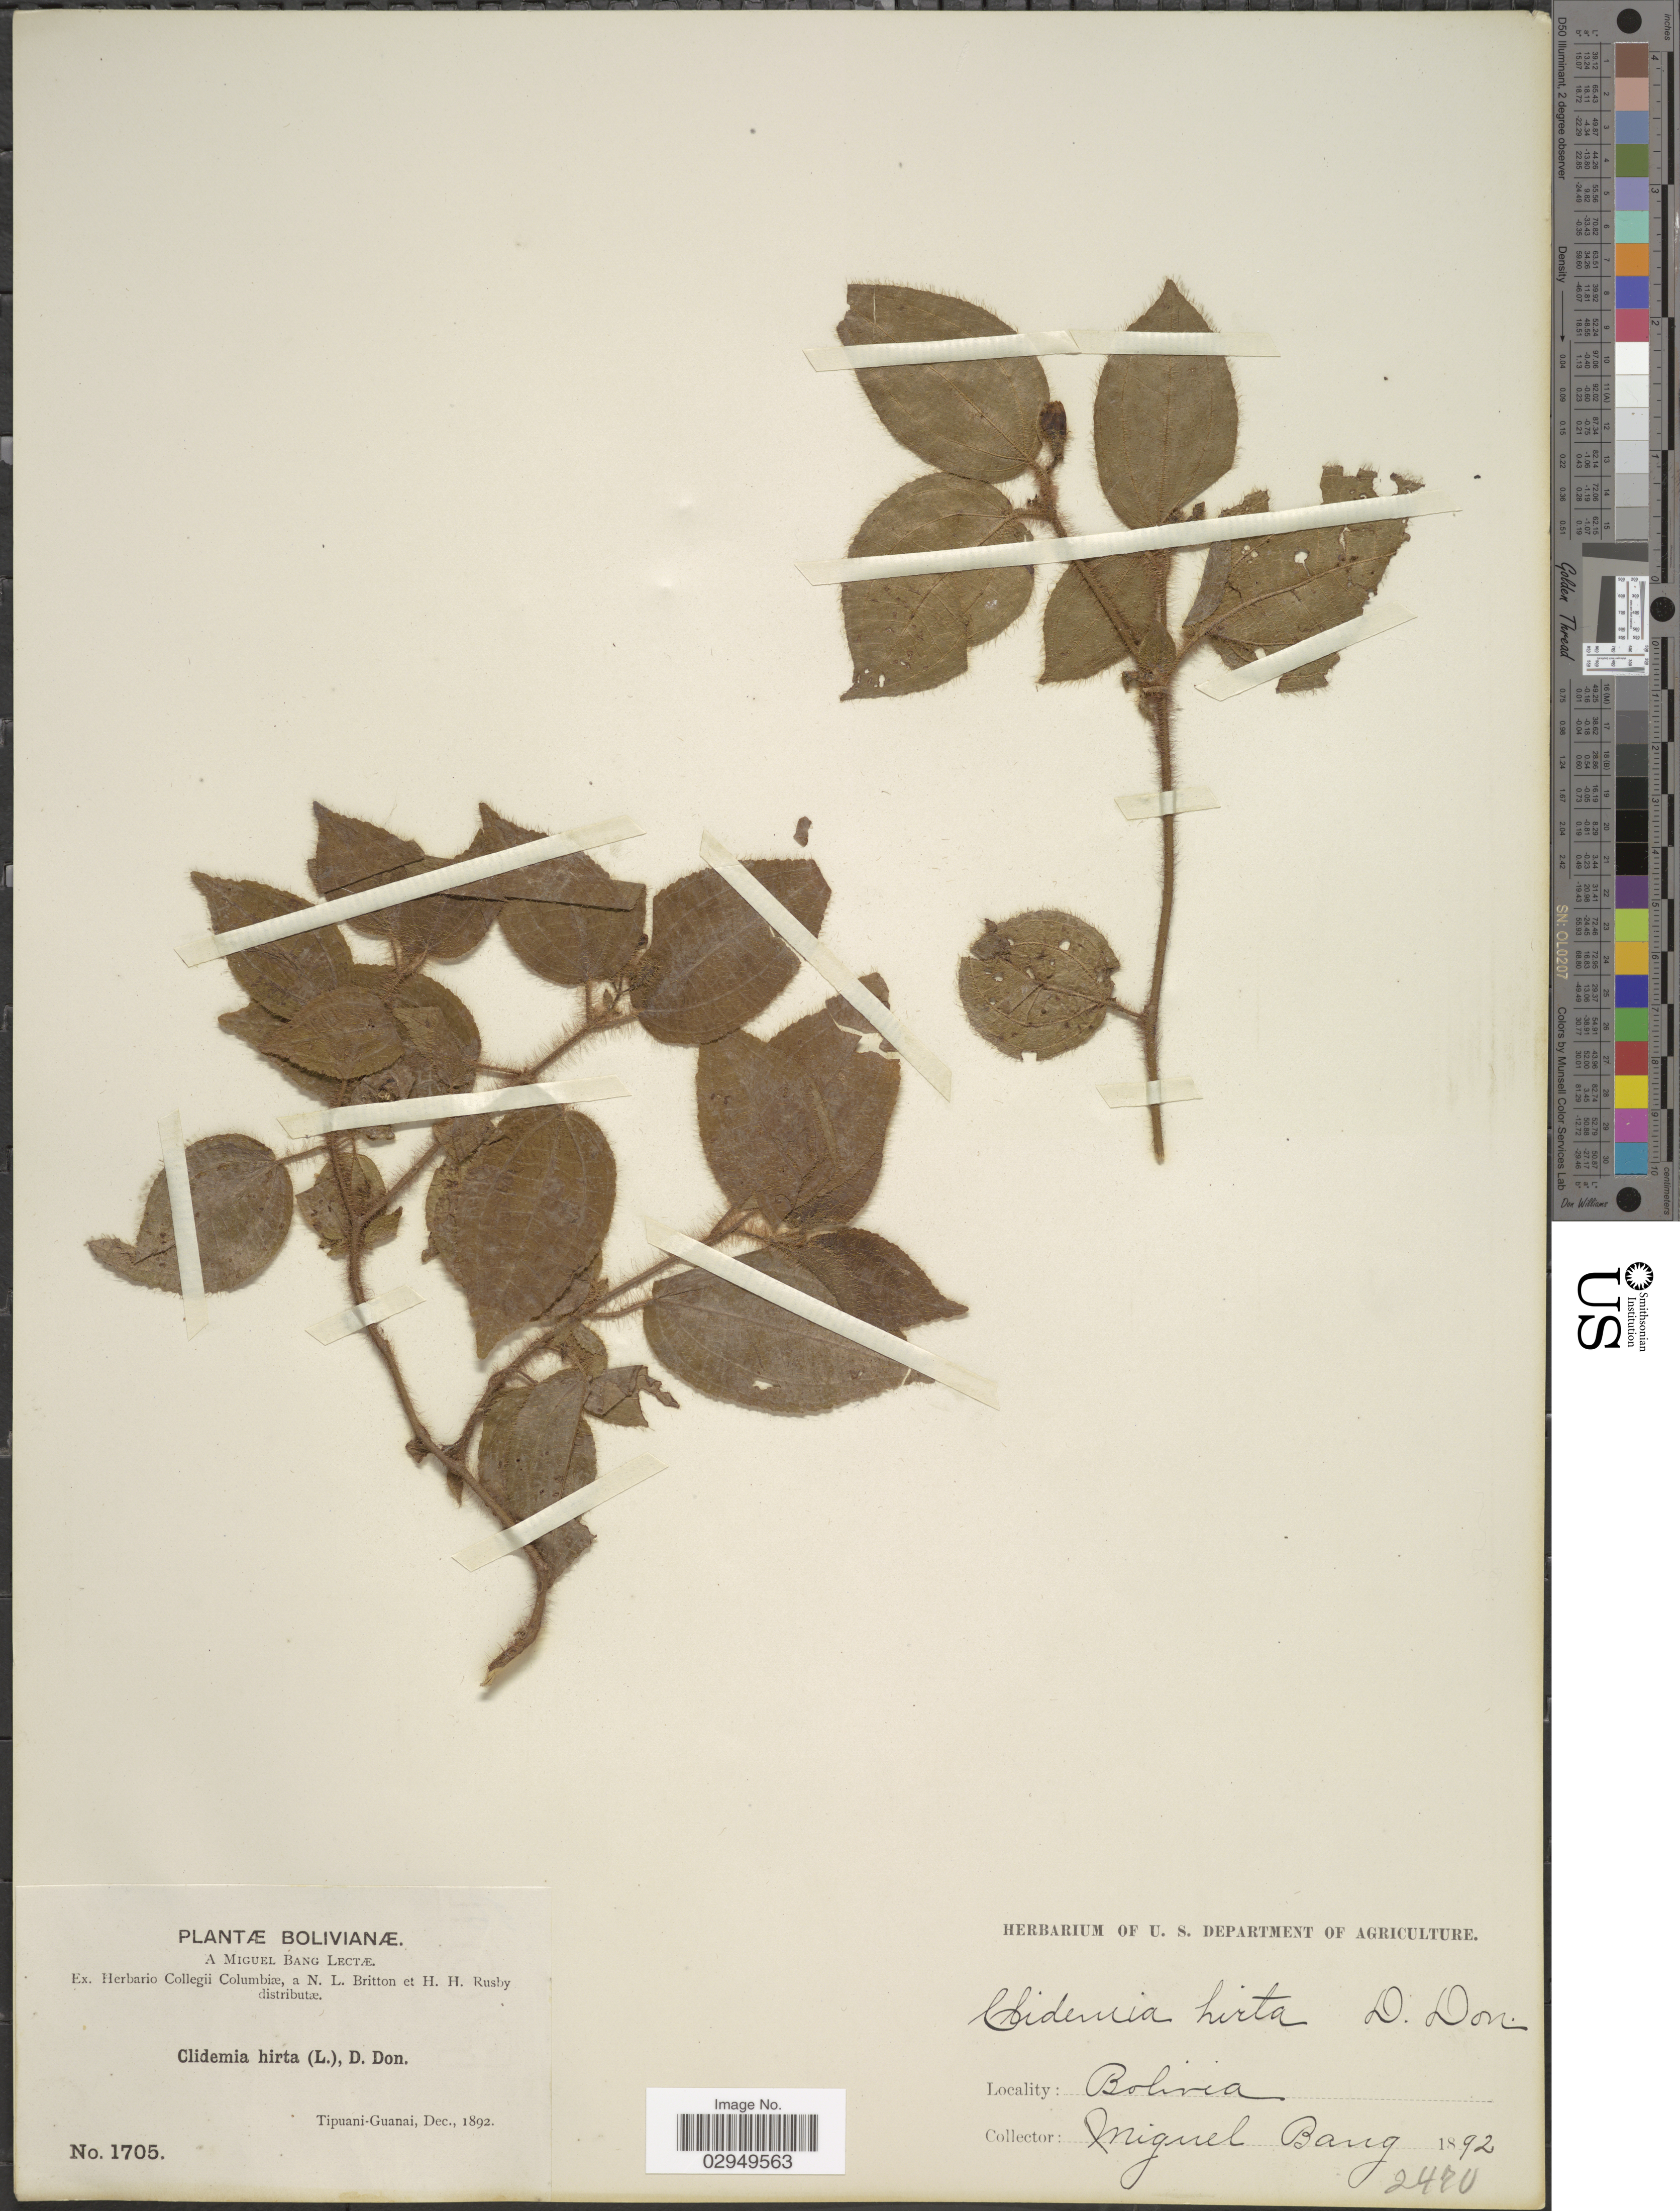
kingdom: Plantae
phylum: Tracheophyta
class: Magnoliopsida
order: Myrtales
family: Melastomataceae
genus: Clidemia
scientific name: Clidemia hirta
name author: (L.) D. Don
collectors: M. Bang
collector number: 1705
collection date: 1892-12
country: Bolivia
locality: Tipuani-Guanai.